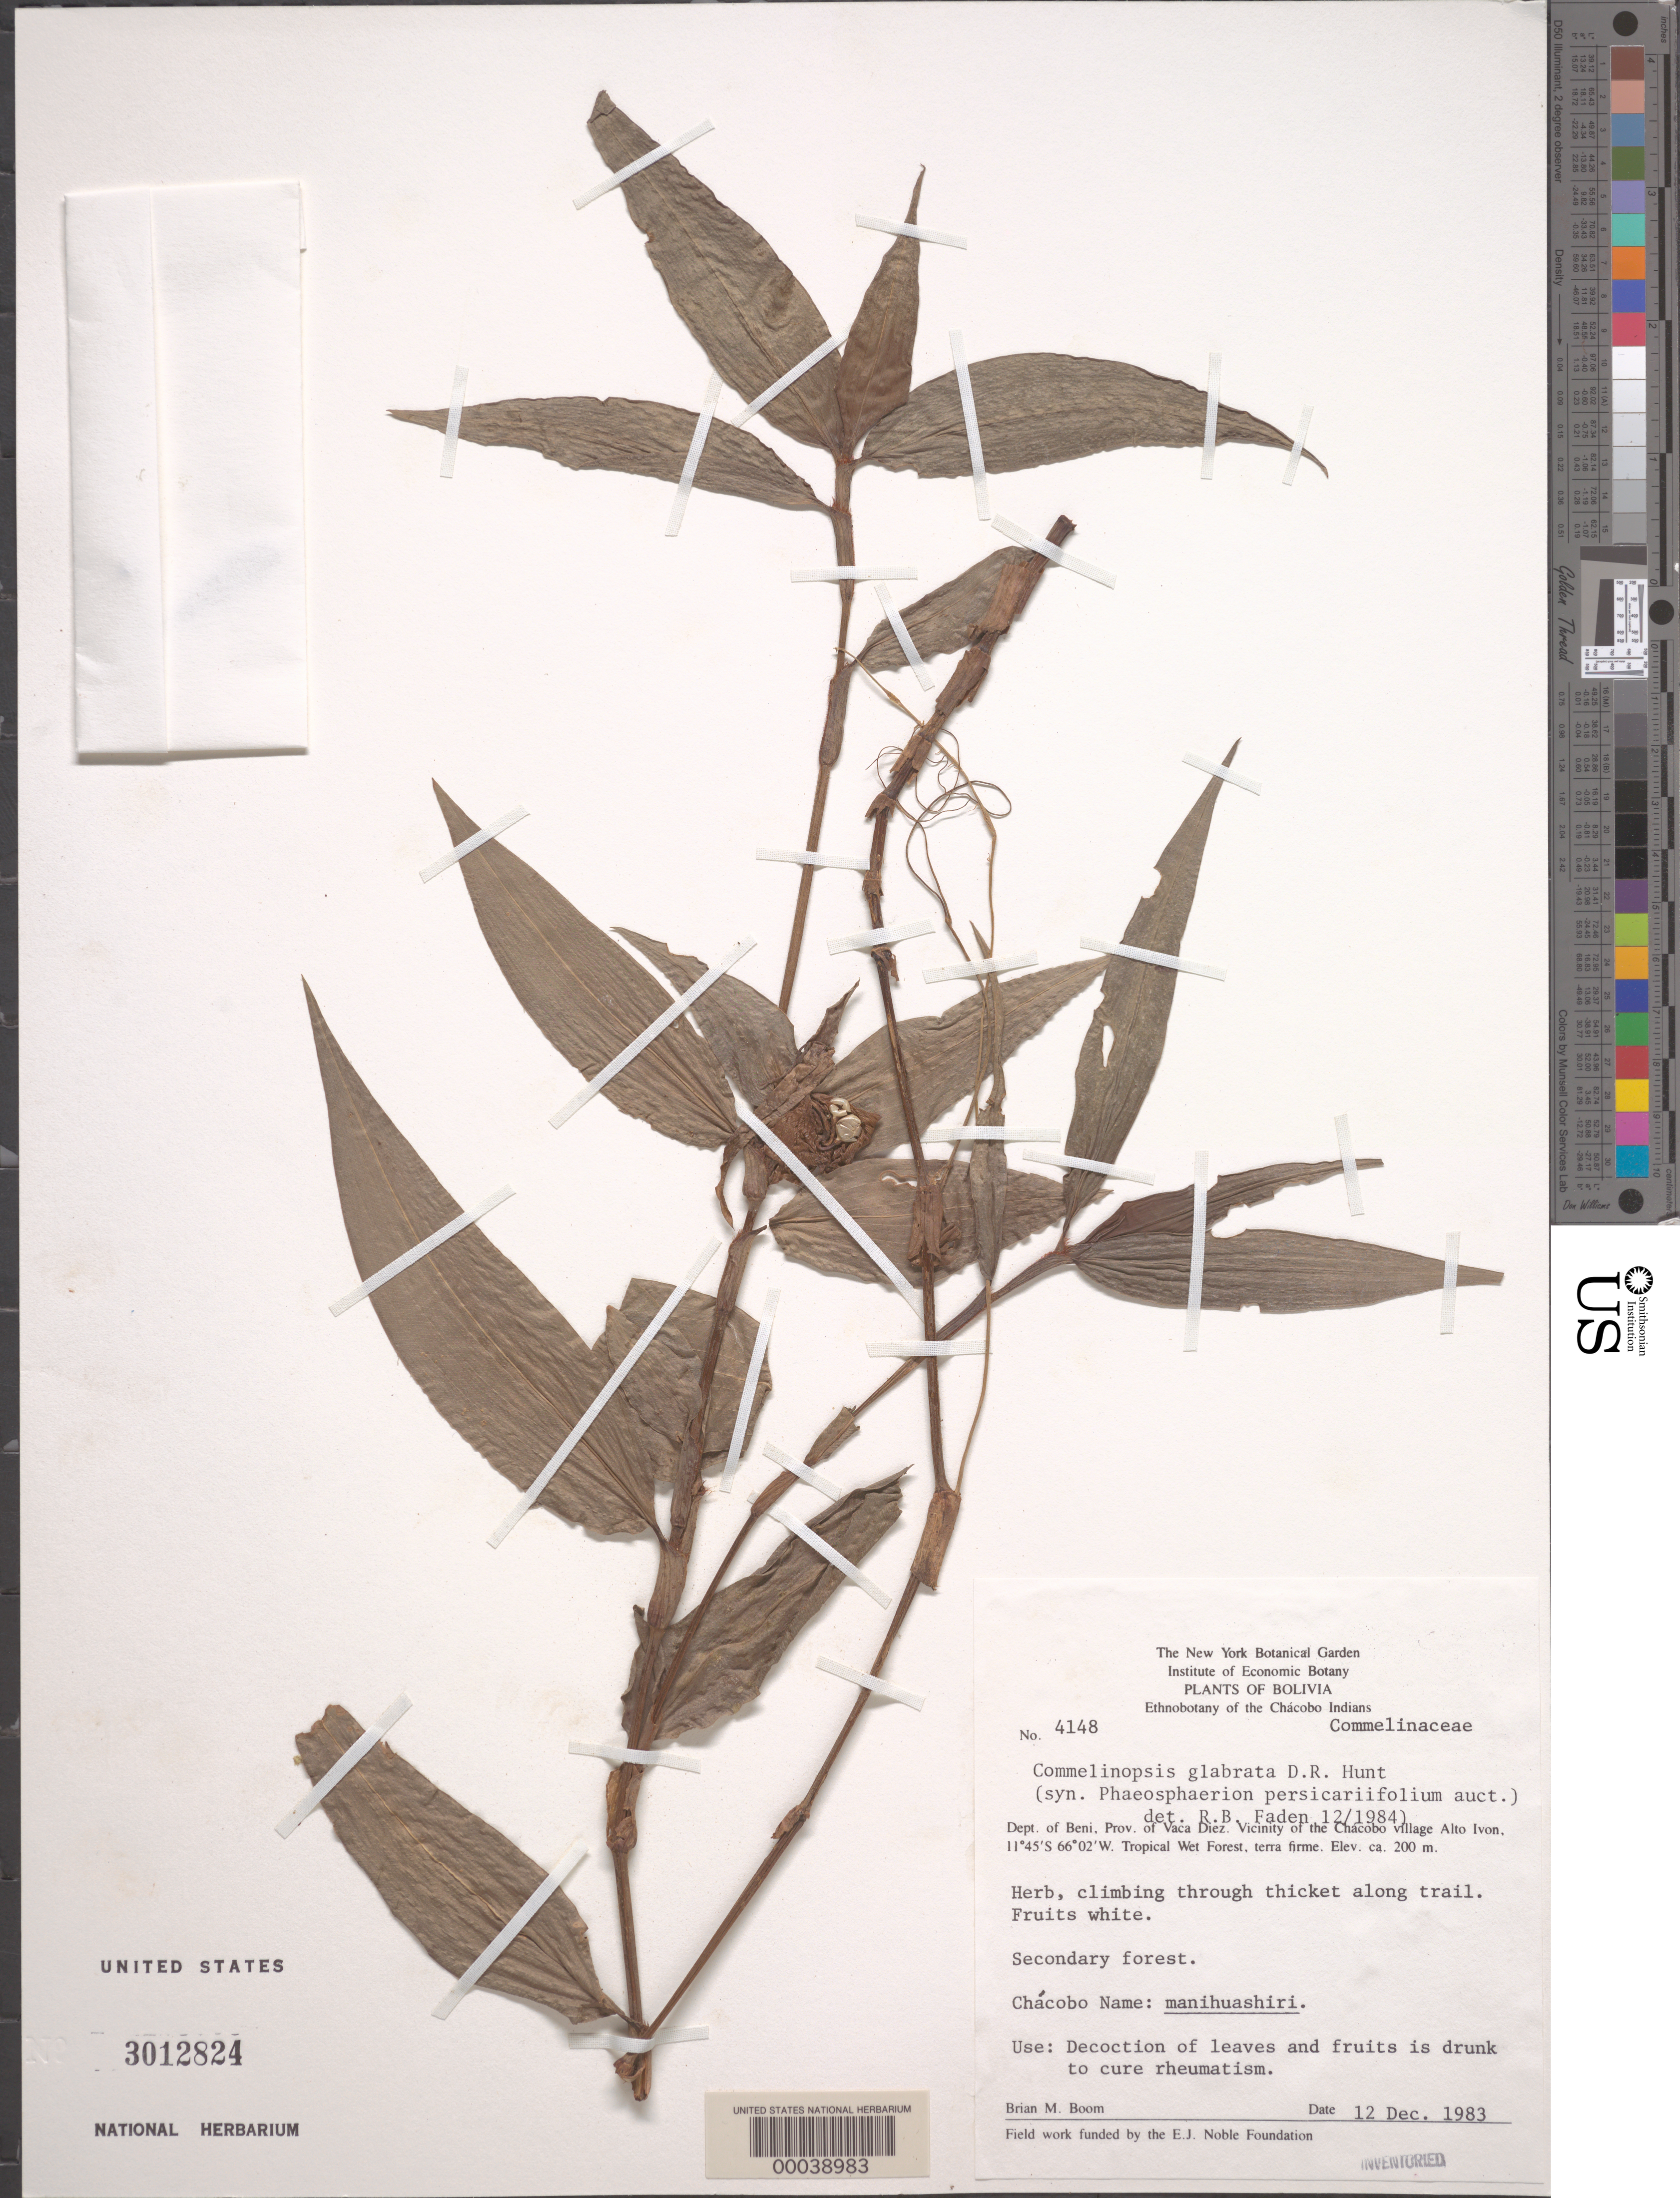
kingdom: Plantae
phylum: Tracheophyta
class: Liliopsida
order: Commelinales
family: Commelinaceae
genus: Commelina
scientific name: Commelina rufipes var. glabrata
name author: (D.R. Hunt) Faden & D.R. Hunt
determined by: Faden, Robert B., (US), Smithsonian Institution - National Museum of Natural History (UNITED STATES)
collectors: B. M. Boom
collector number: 4148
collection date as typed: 12 Dec 1983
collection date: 1983-12-12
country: Bolivia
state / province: Beni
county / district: Vaca Diez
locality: Chacobo Village of Alto Ivon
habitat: Thicket; tropical wet forest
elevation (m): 200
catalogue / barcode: US 3012824